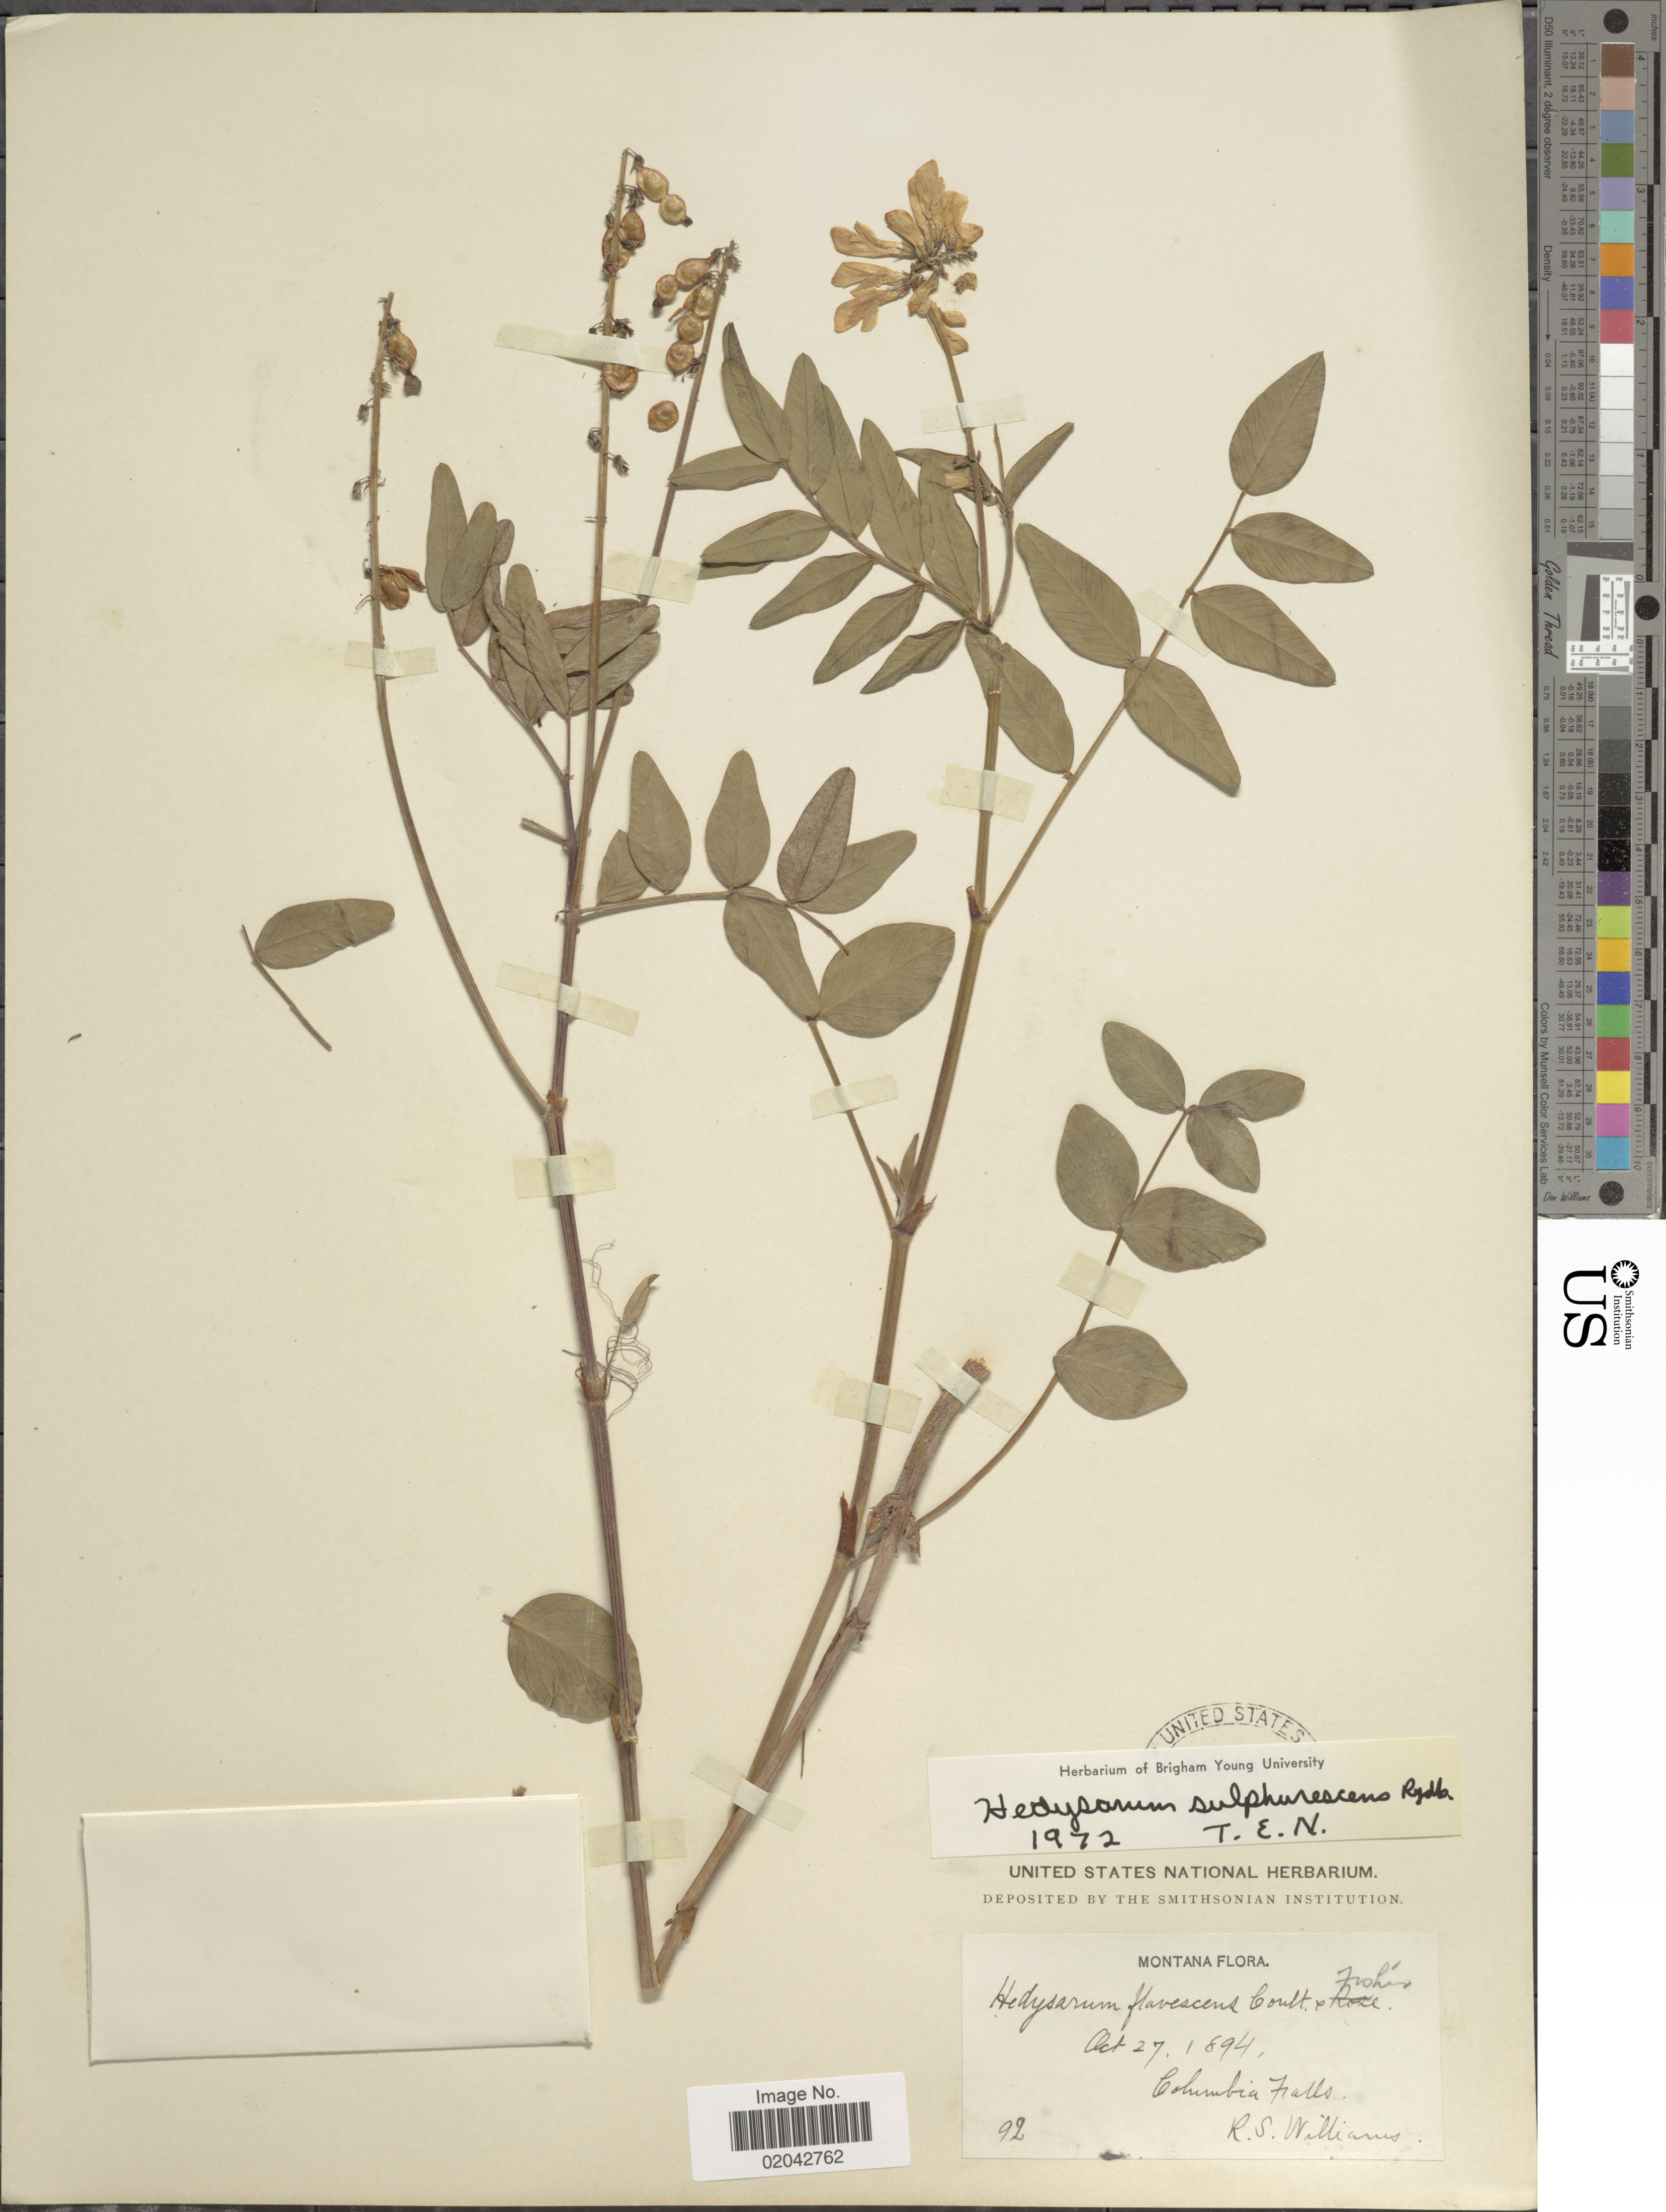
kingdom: Plantae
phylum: Tracheophyta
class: Magnoliopsida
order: Fabales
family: Fabaceae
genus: Hedysarum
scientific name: Hedysarum sulphurescens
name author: Rydb.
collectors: R. S. Williams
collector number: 92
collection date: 1894-10-27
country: United States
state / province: Montana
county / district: Flathead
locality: Columbia Falls